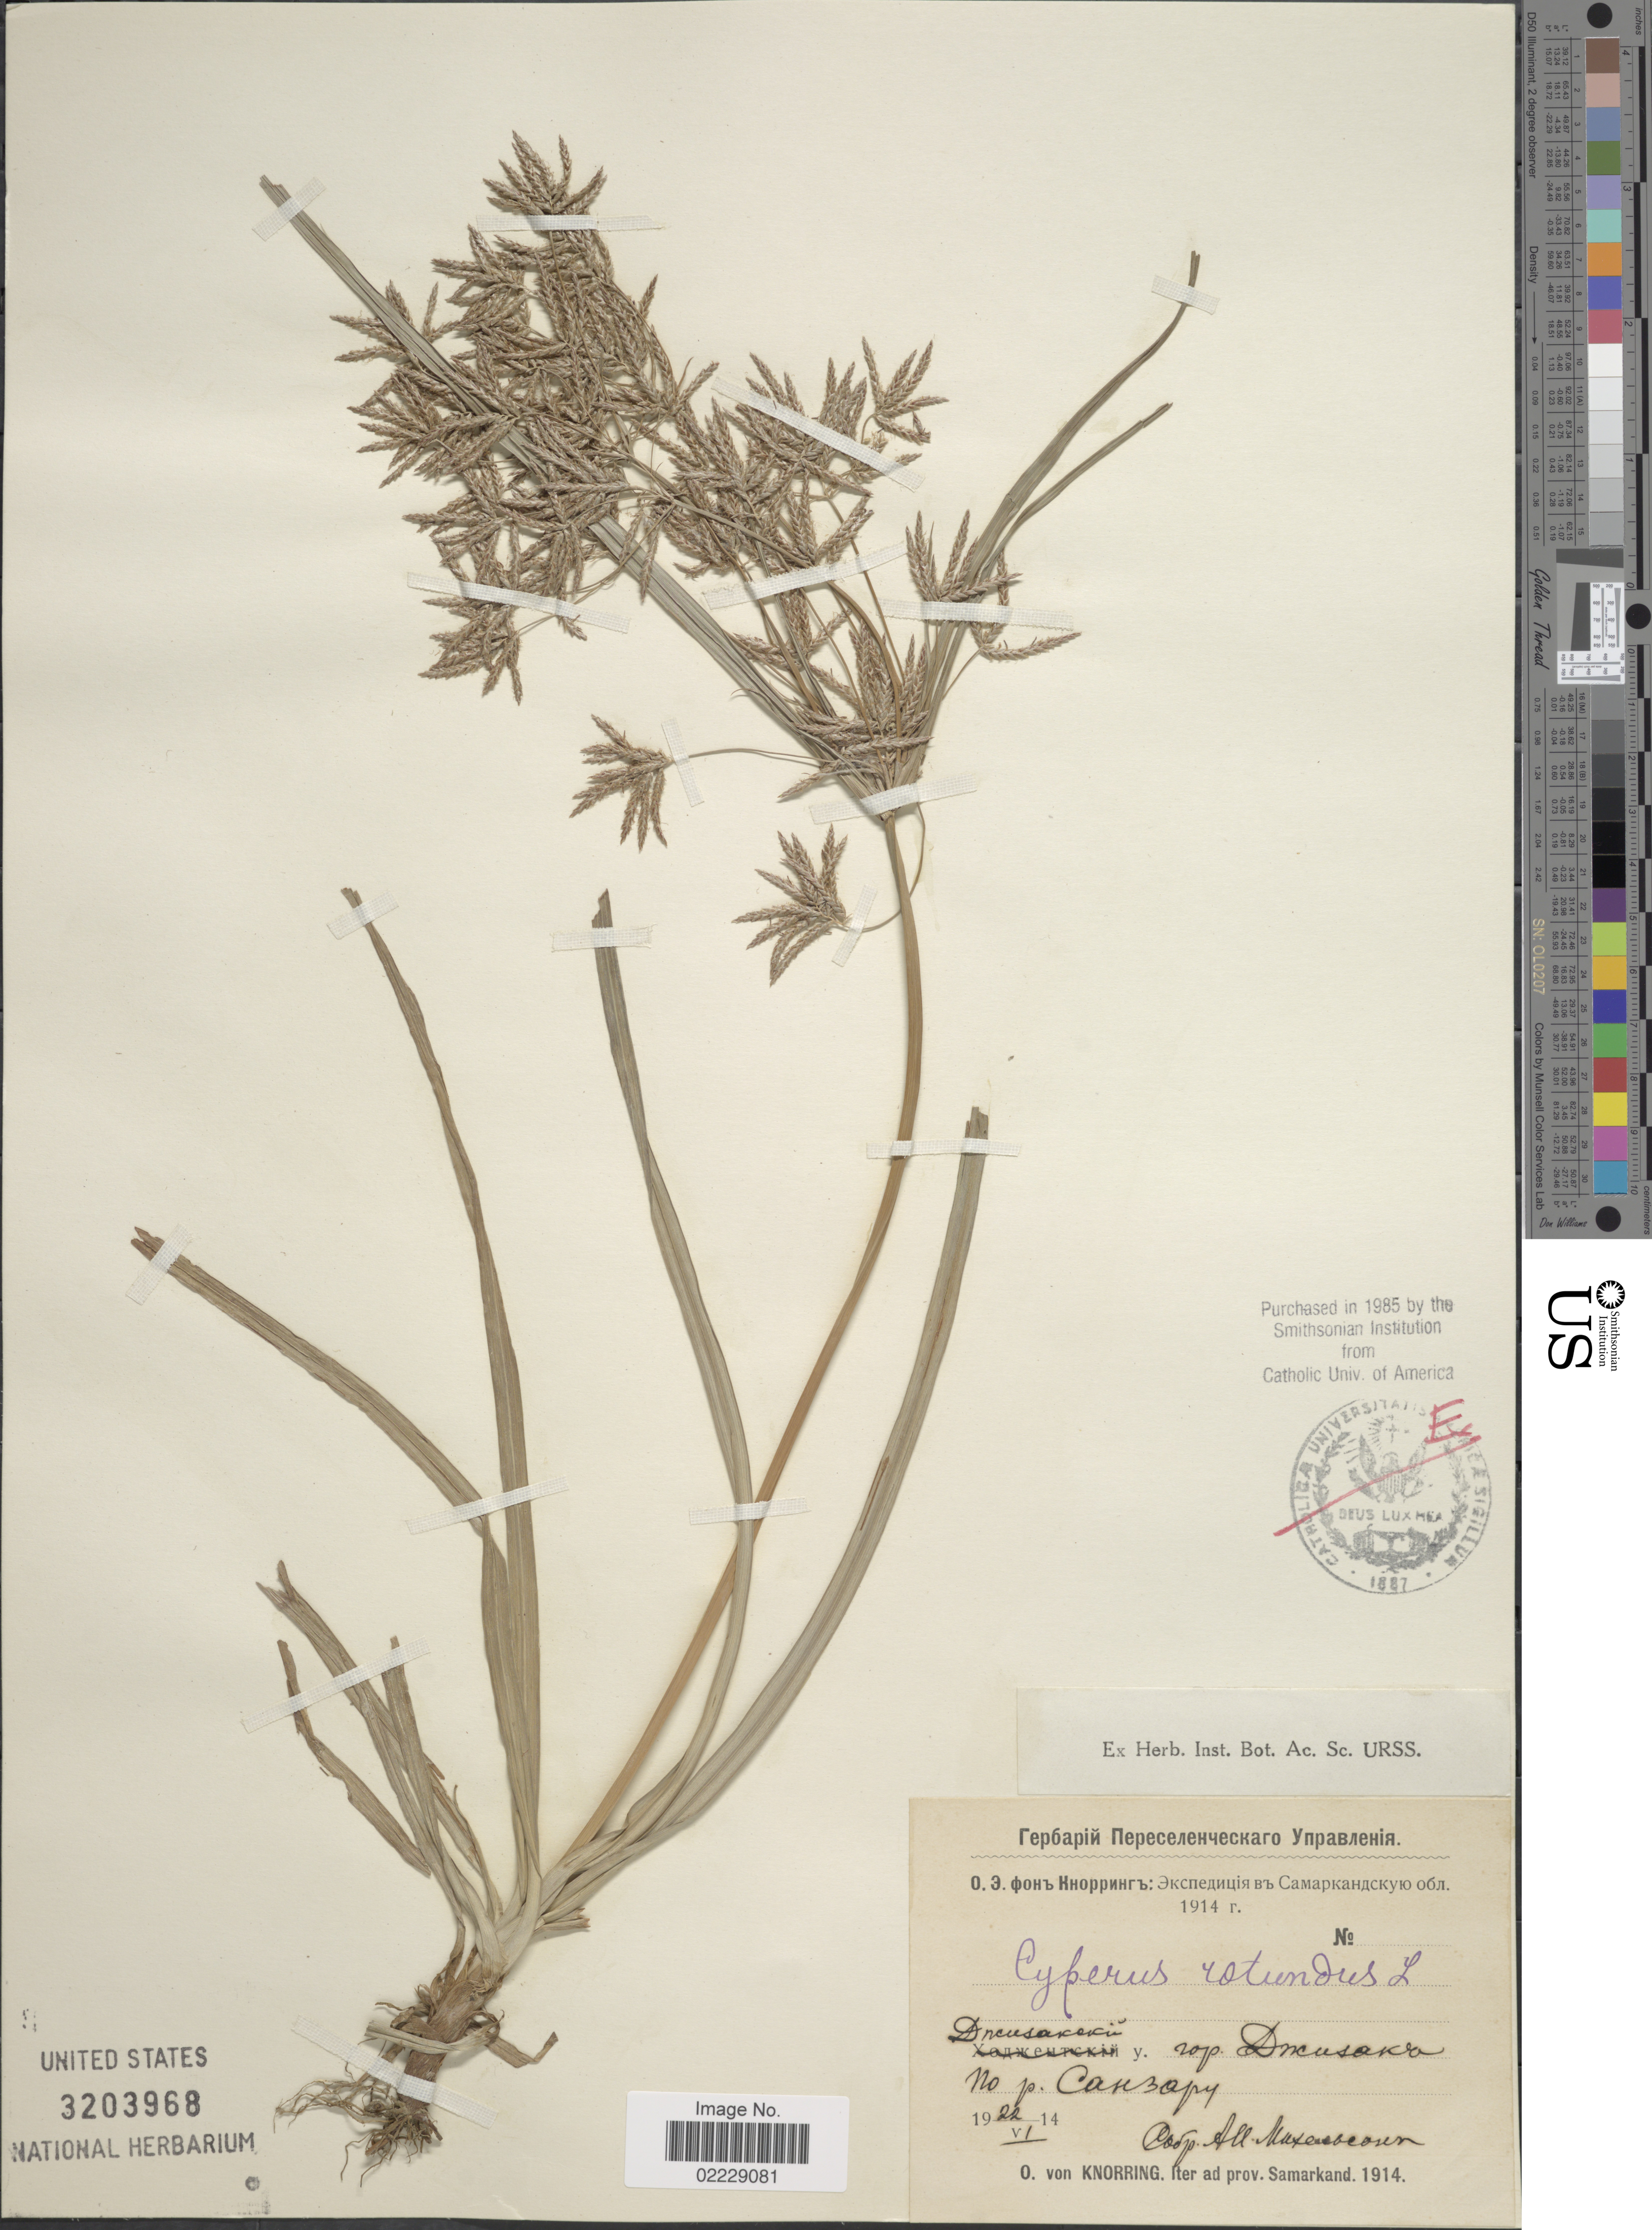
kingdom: Plantae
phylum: Tracheophyta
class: Liliopsida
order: Poales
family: Cyperaceae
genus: Cyperus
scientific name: Cyperus rotundus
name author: L.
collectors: O. Knorring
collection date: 1914-06-22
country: Uzbekistan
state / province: Samarqand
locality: Iter ad prov. Samarkand. [Foreign script]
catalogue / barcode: US 3203968